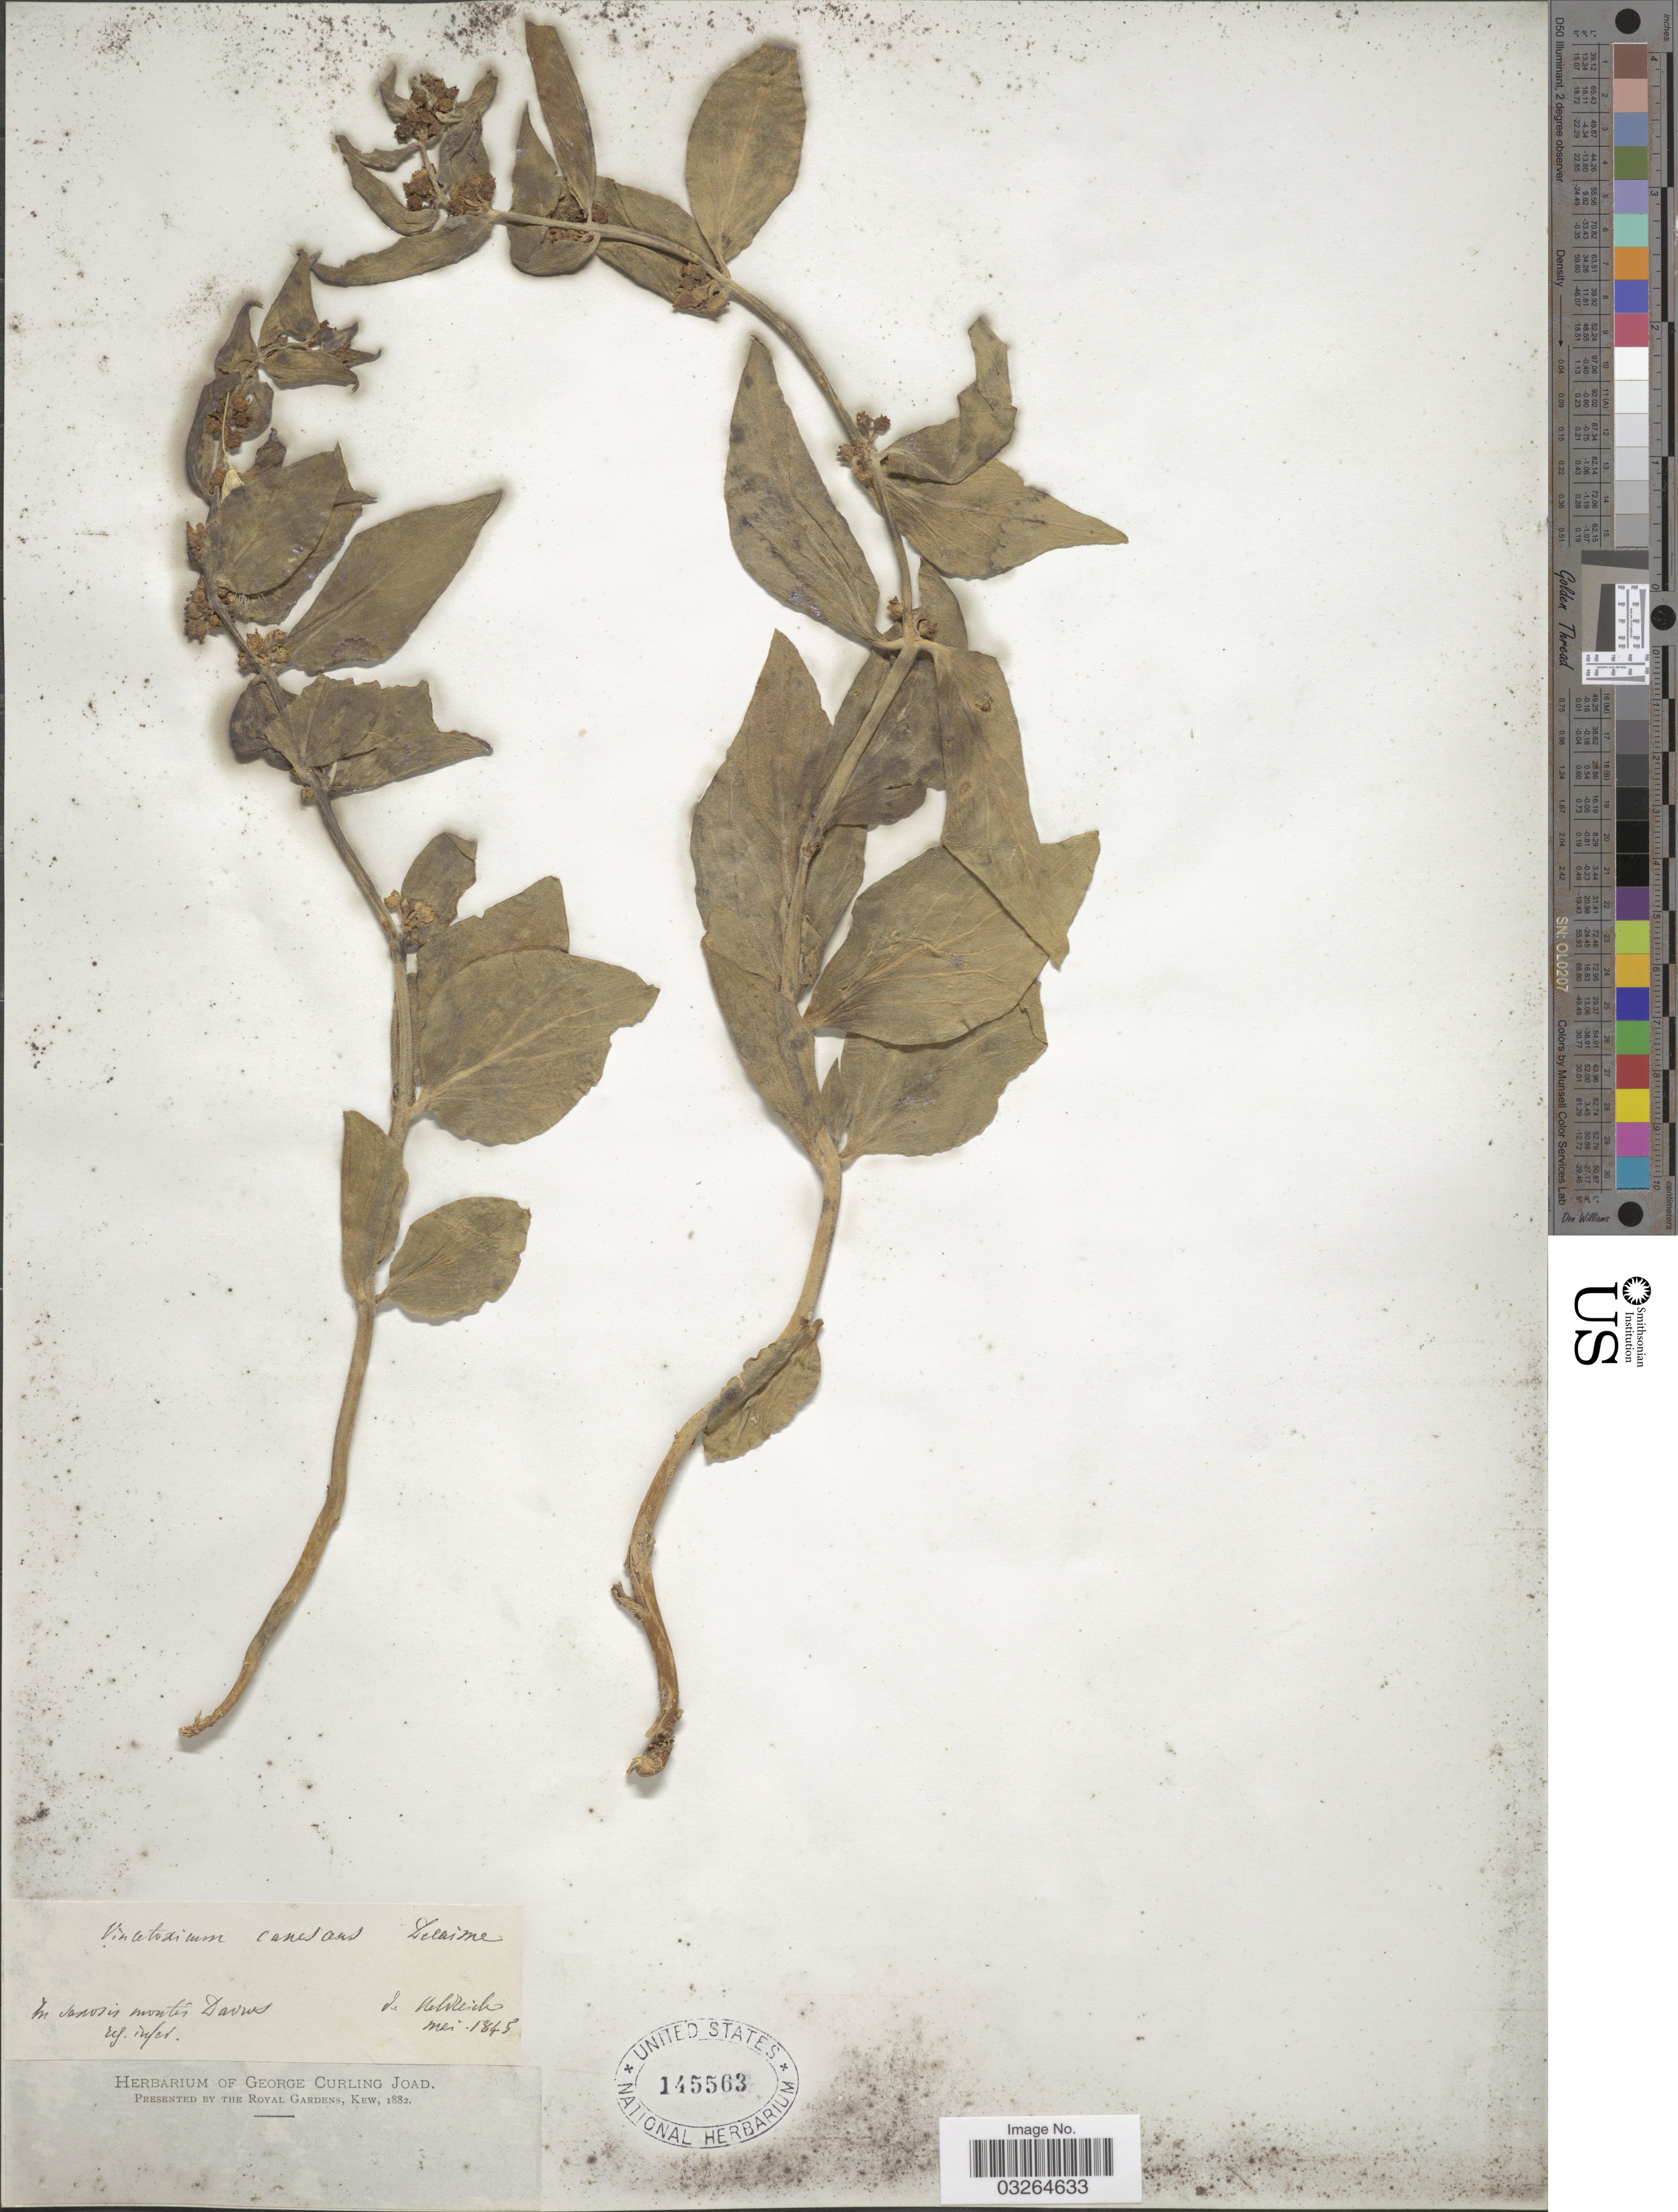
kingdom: Plantae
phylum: Tracheophyta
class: Magnoliopsida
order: Gentianales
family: Apocynaceae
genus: Cynanchum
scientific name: Cynanchum canescens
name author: (Willd.) K. Schum.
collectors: J. Heldreich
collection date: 1845-05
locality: In sanosis montis Davros [interpreted], reg. [interpreted] infer.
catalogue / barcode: US 145563